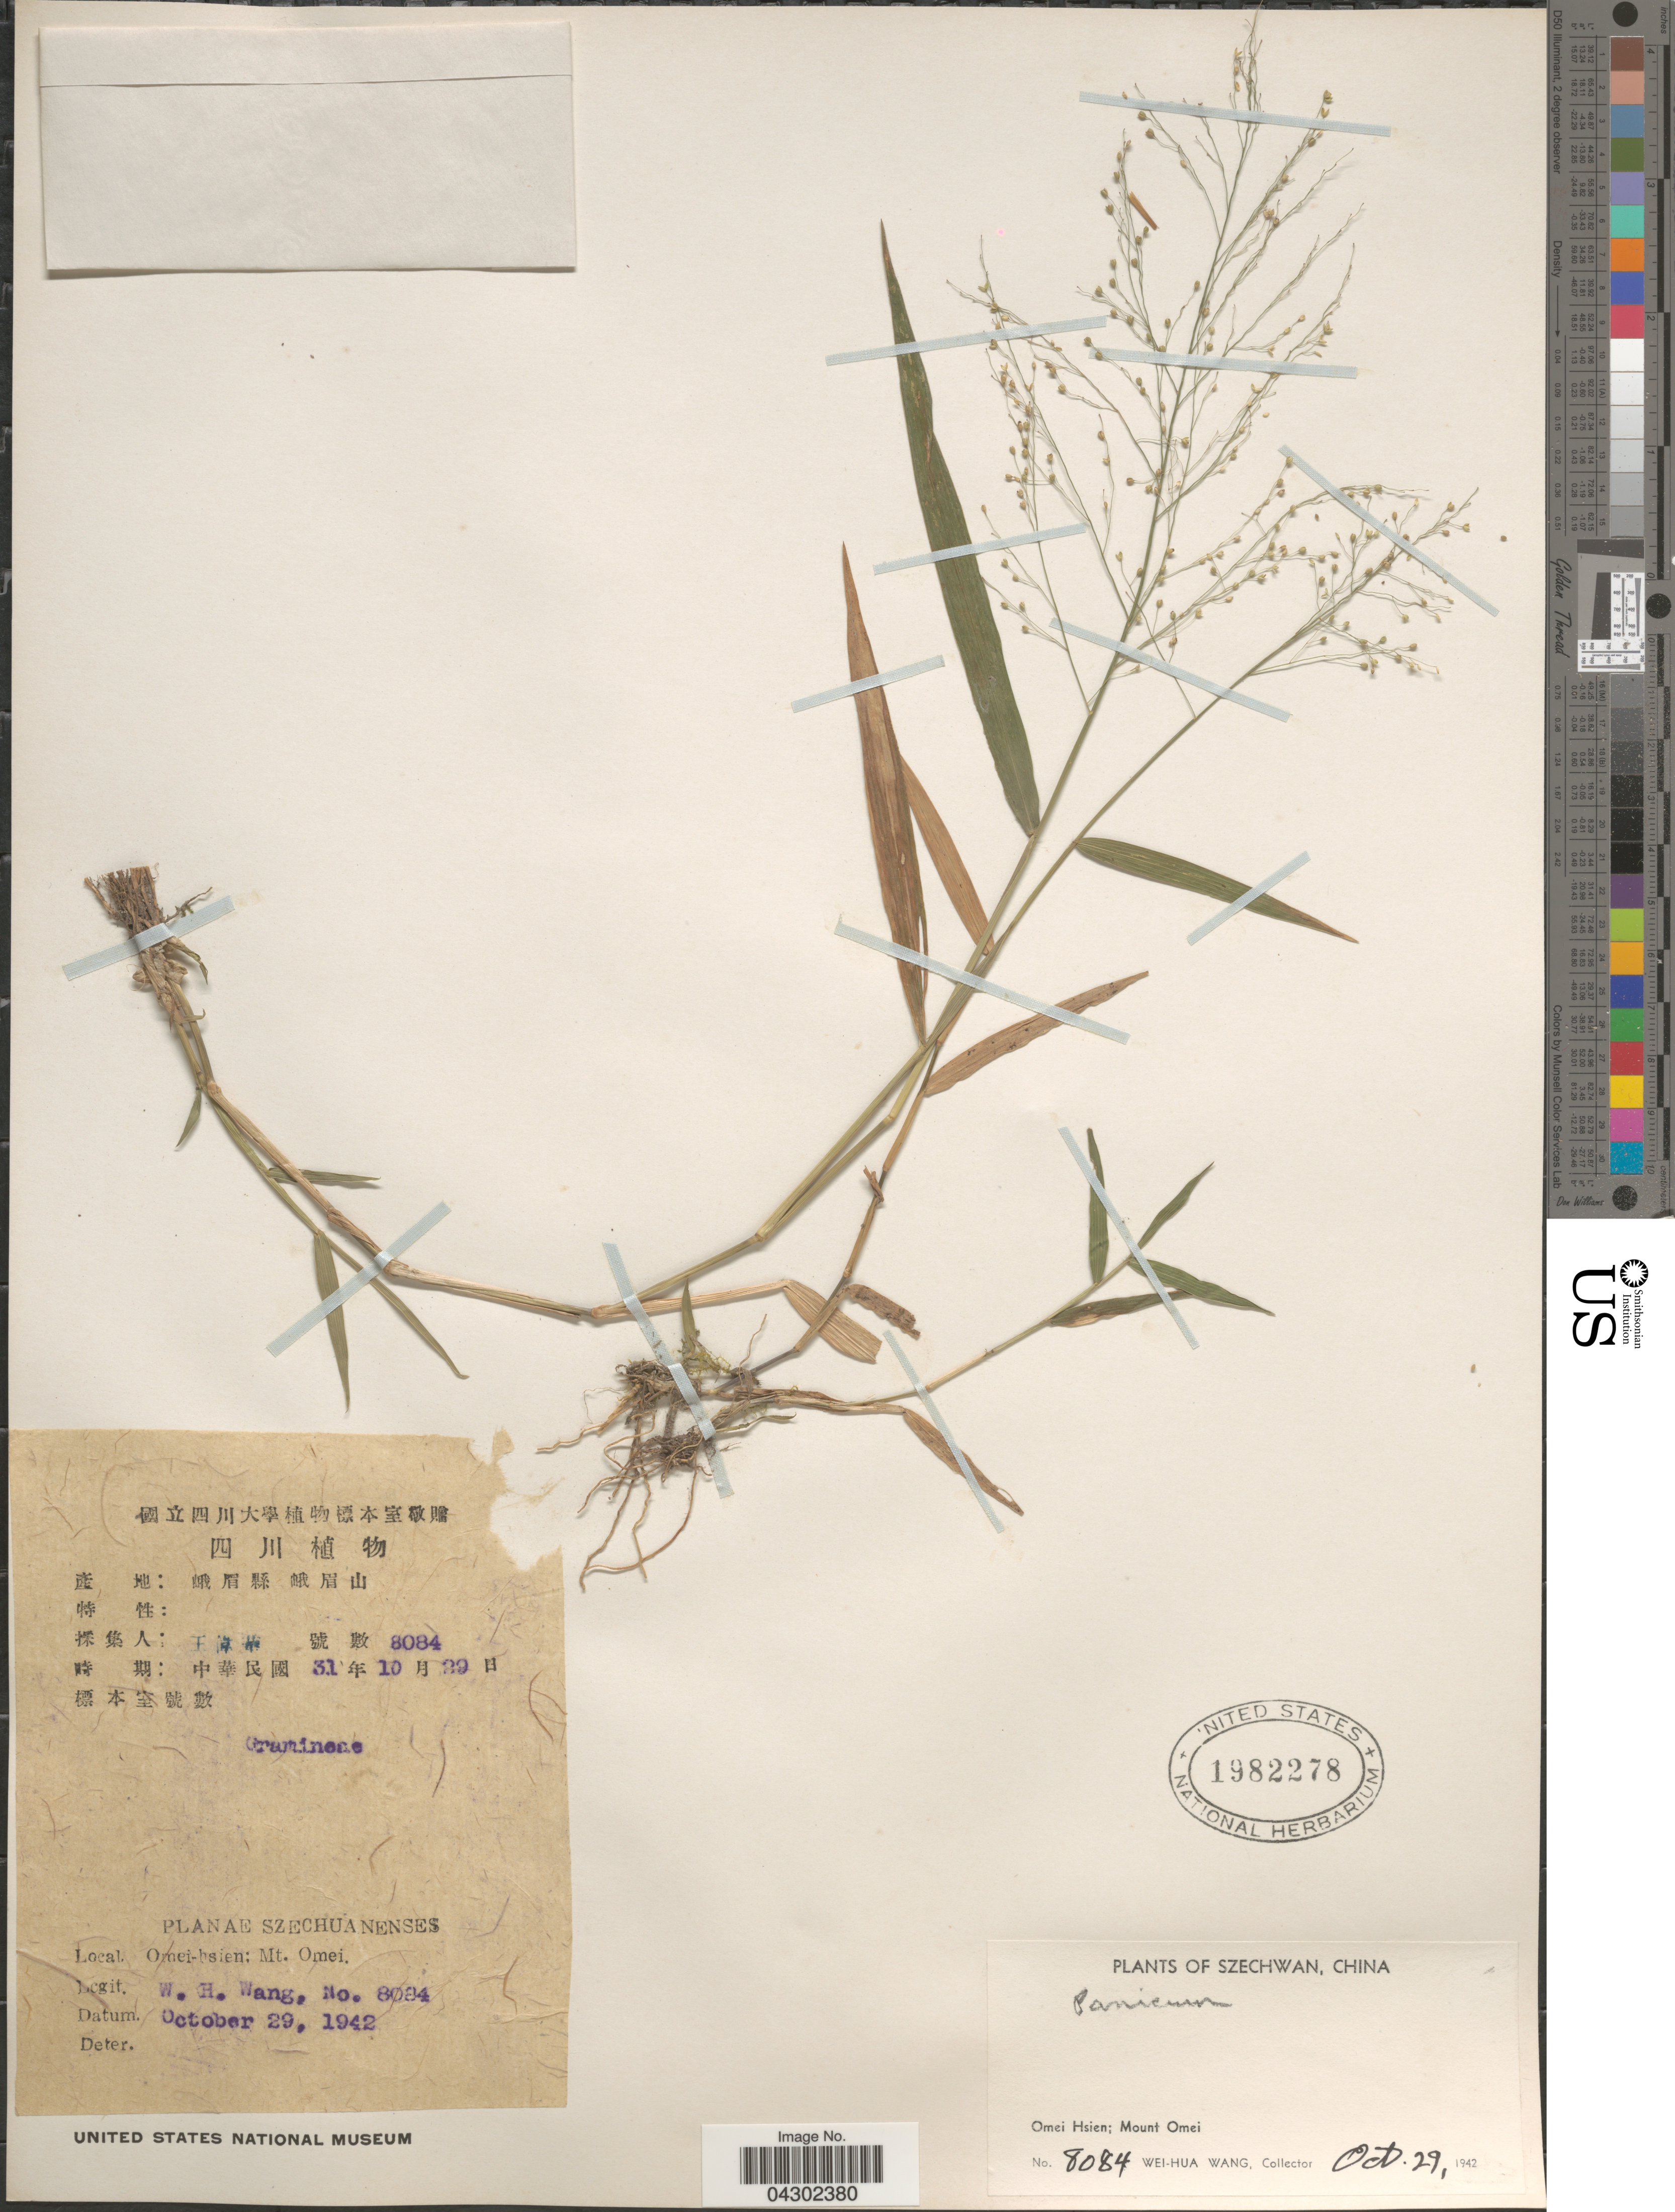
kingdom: Plantae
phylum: Tracheophyta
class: Liliopsida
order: Poales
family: Poaceae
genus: Panicum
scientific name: Panicum sp.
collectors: W. Wang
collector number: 8084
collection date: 1942-10-29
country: China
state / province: Sichuan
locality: Szechuanenes. Omei-hsien: Mt. Omei. Szechwan. Omei Hsien; Mount Omei.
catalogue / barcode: US 1982278